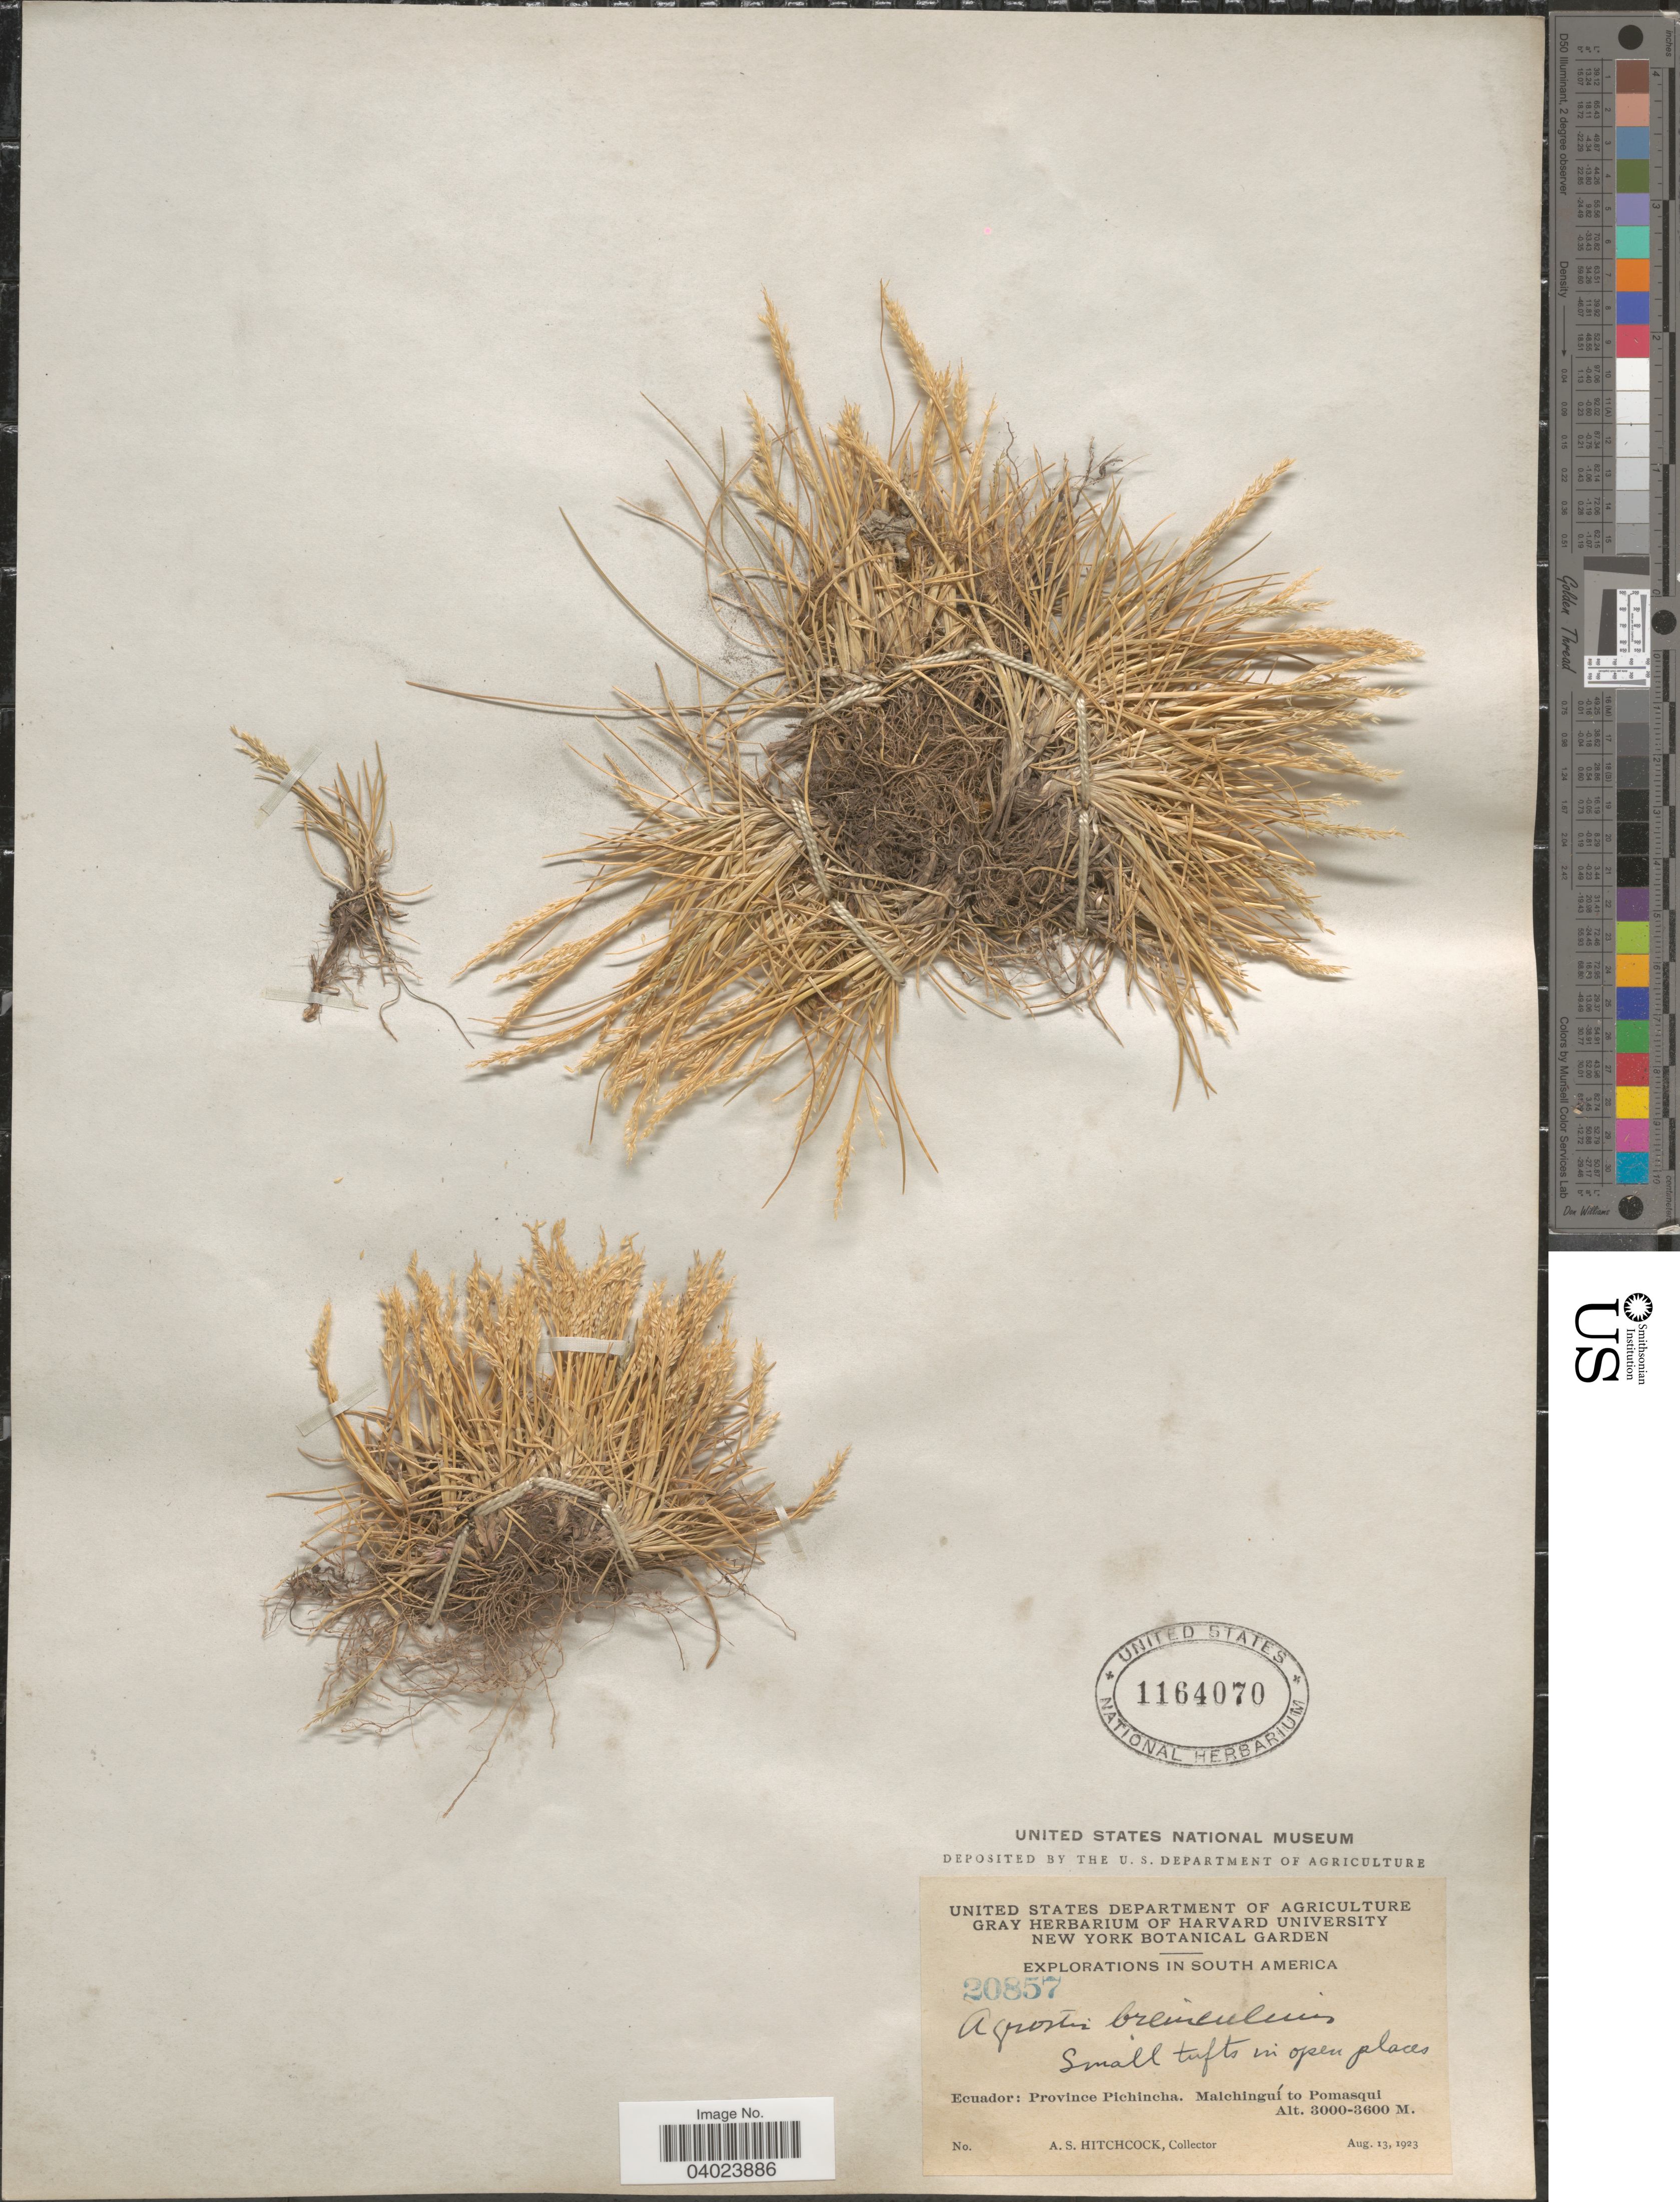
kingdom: Plantae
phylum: Tracheophyta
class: Liliopsida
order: Poales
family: Poaceae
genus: Agrostis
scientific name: Agrostis breviculmis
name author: Hitchc.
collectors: A. S. Hitchcock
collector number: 20857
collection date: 1923-08-13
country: Ecuador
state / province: Pichincha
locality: Malchinguí to Pomasqui.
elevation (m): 3000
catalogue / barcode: US 1164070